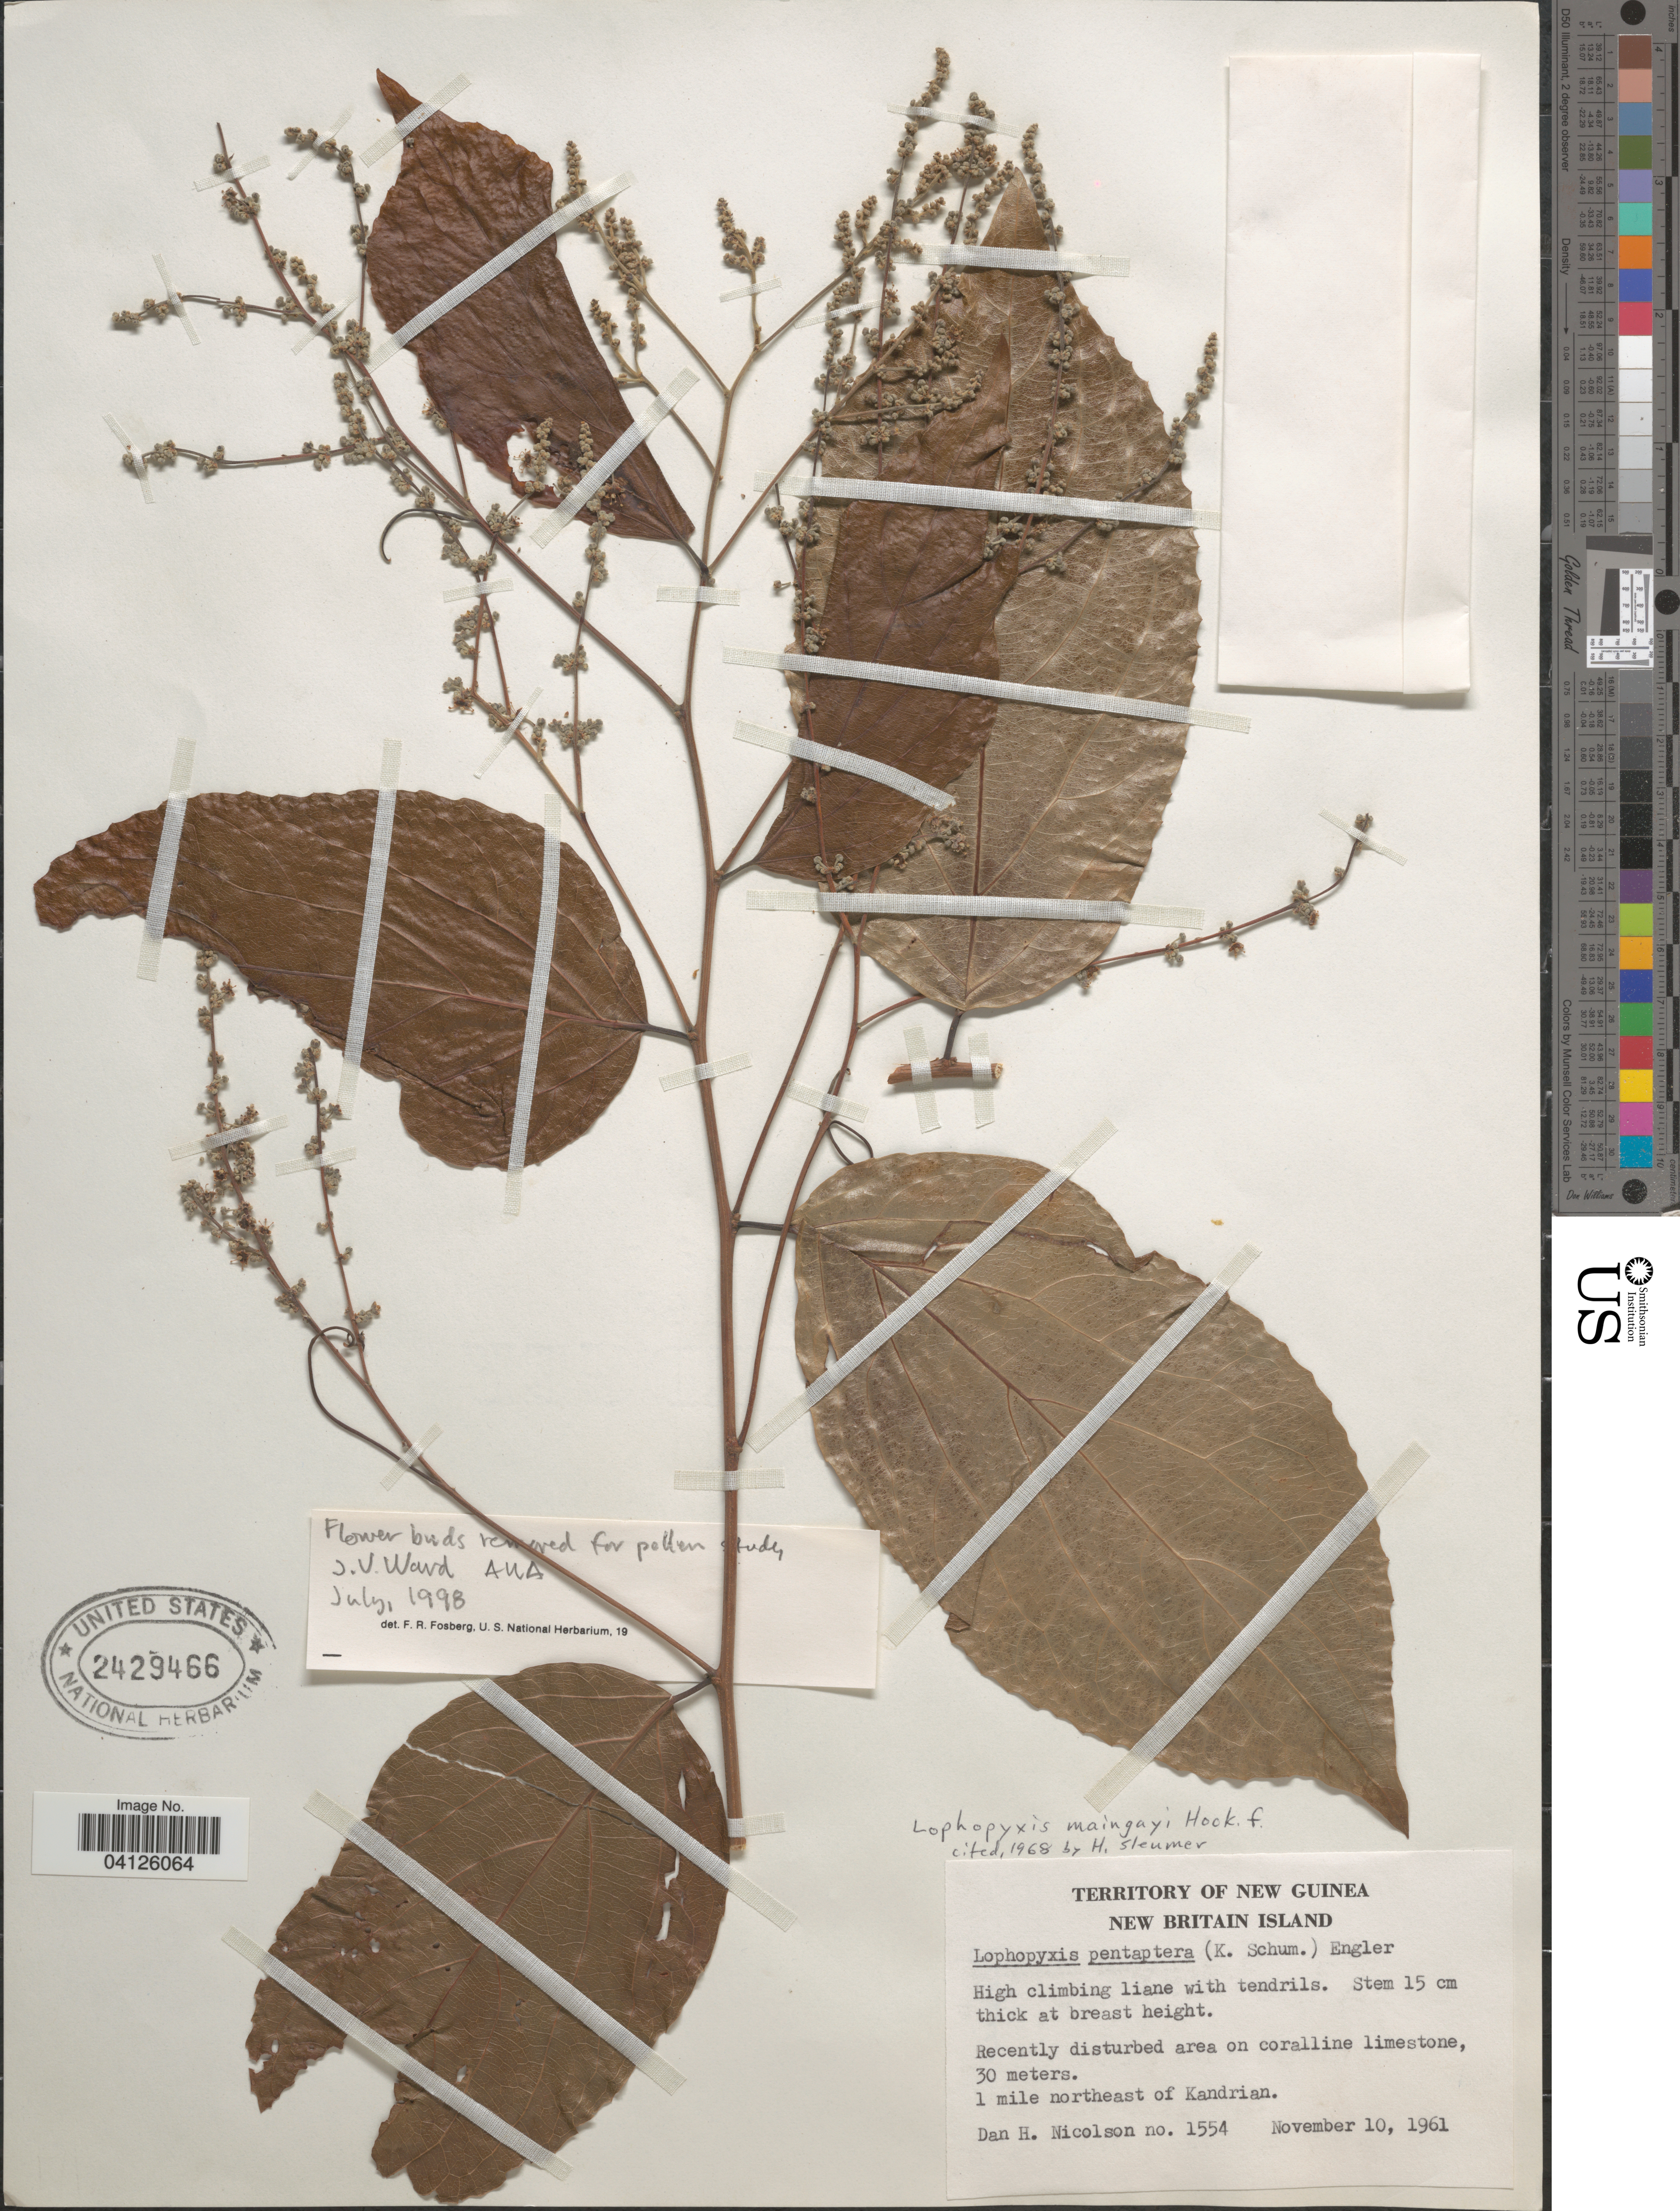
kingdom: Plantae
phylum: Tracheophyta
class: Magnoliopsida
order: Malpighiales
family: Lophopyxidaceae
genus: Lophopyxis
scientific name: Lophopyxis maingayi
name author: Hook. f.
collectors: D. H. Nicolson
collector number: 1554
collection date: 1961-11-10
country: Papua New Guinea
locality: Territory of New Guinea. New Britain Island. 1 mile northeast of Kandrian.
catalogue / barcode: US 2429466